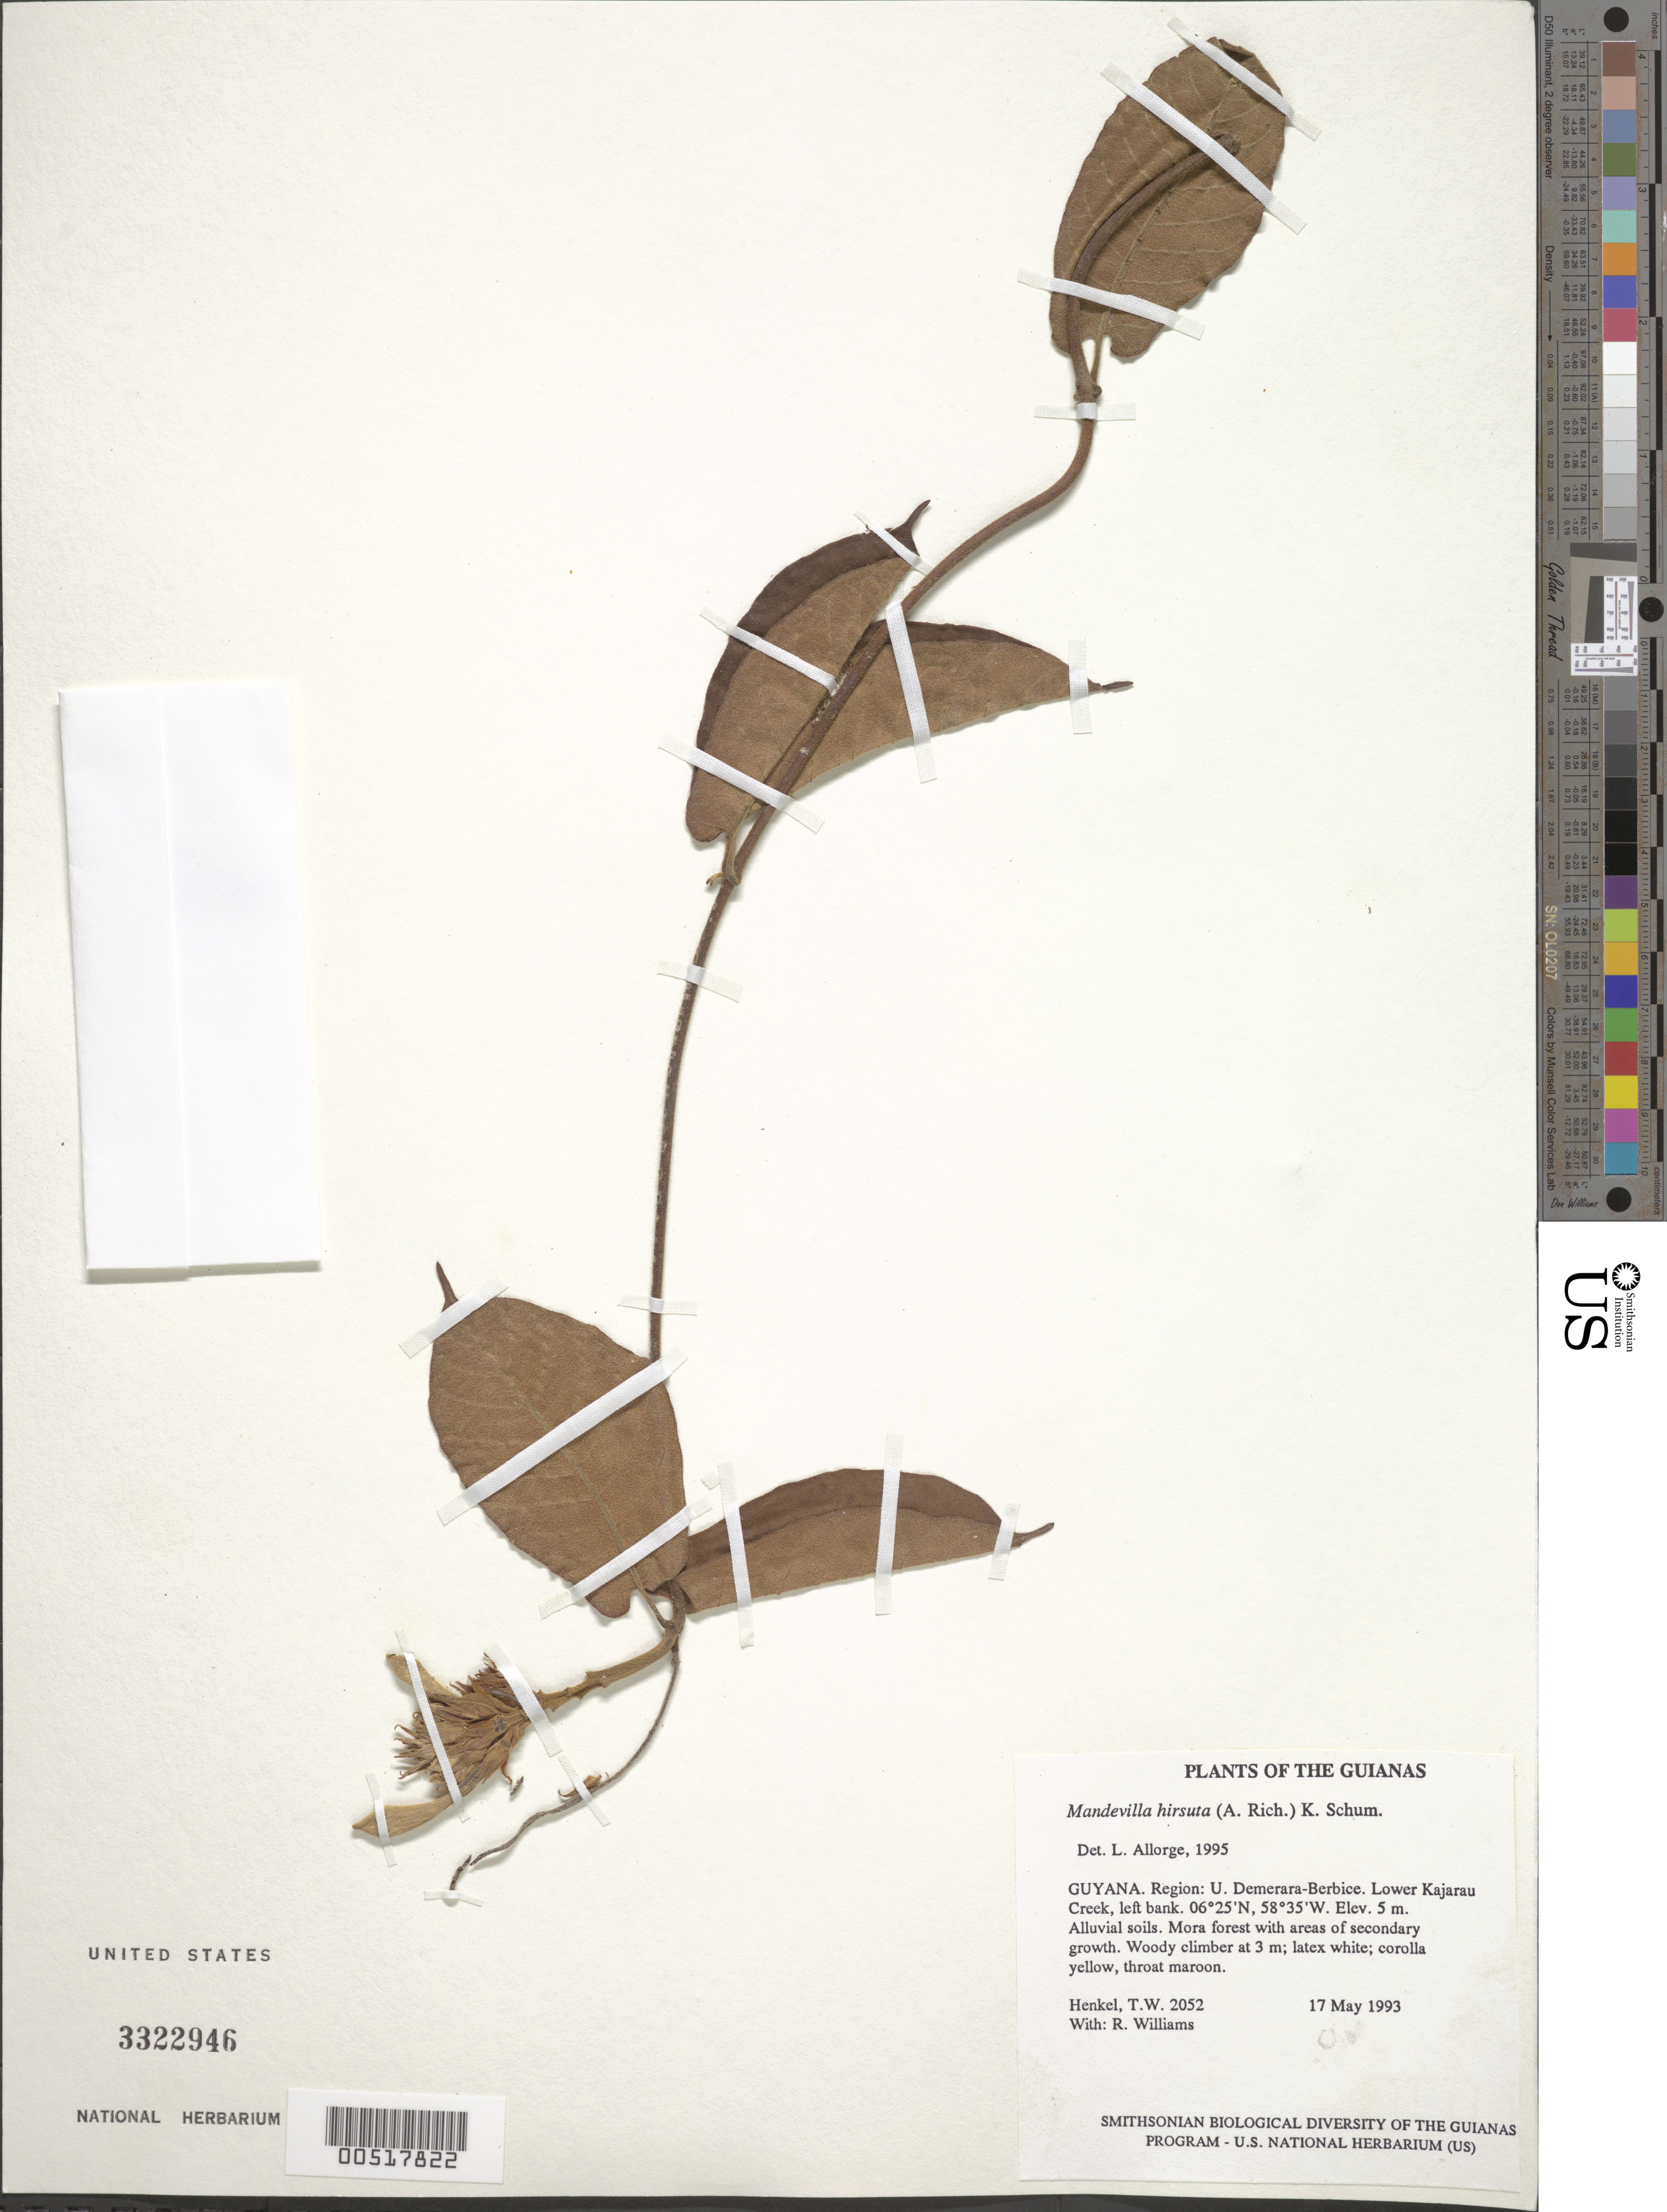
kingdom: Plantae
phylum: Tracheophyta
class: Magnoliopsida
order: Gentianales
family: Apocynaceae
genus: Mandevilla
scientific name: Mandevilla hirsuta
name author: (Rich.) K. Schum.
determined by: Allorge, L.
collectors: T. Henkel & R. Williams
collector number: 2052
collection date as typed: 17 May 1993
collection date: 1993-05-17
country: Guyana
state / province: U. Demerara-Berbice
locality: Lower Kajarau Creek, left bank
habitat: Alluvial soils. Mora forest with areas of secondary growth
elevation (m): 5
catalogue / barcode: US 3322946